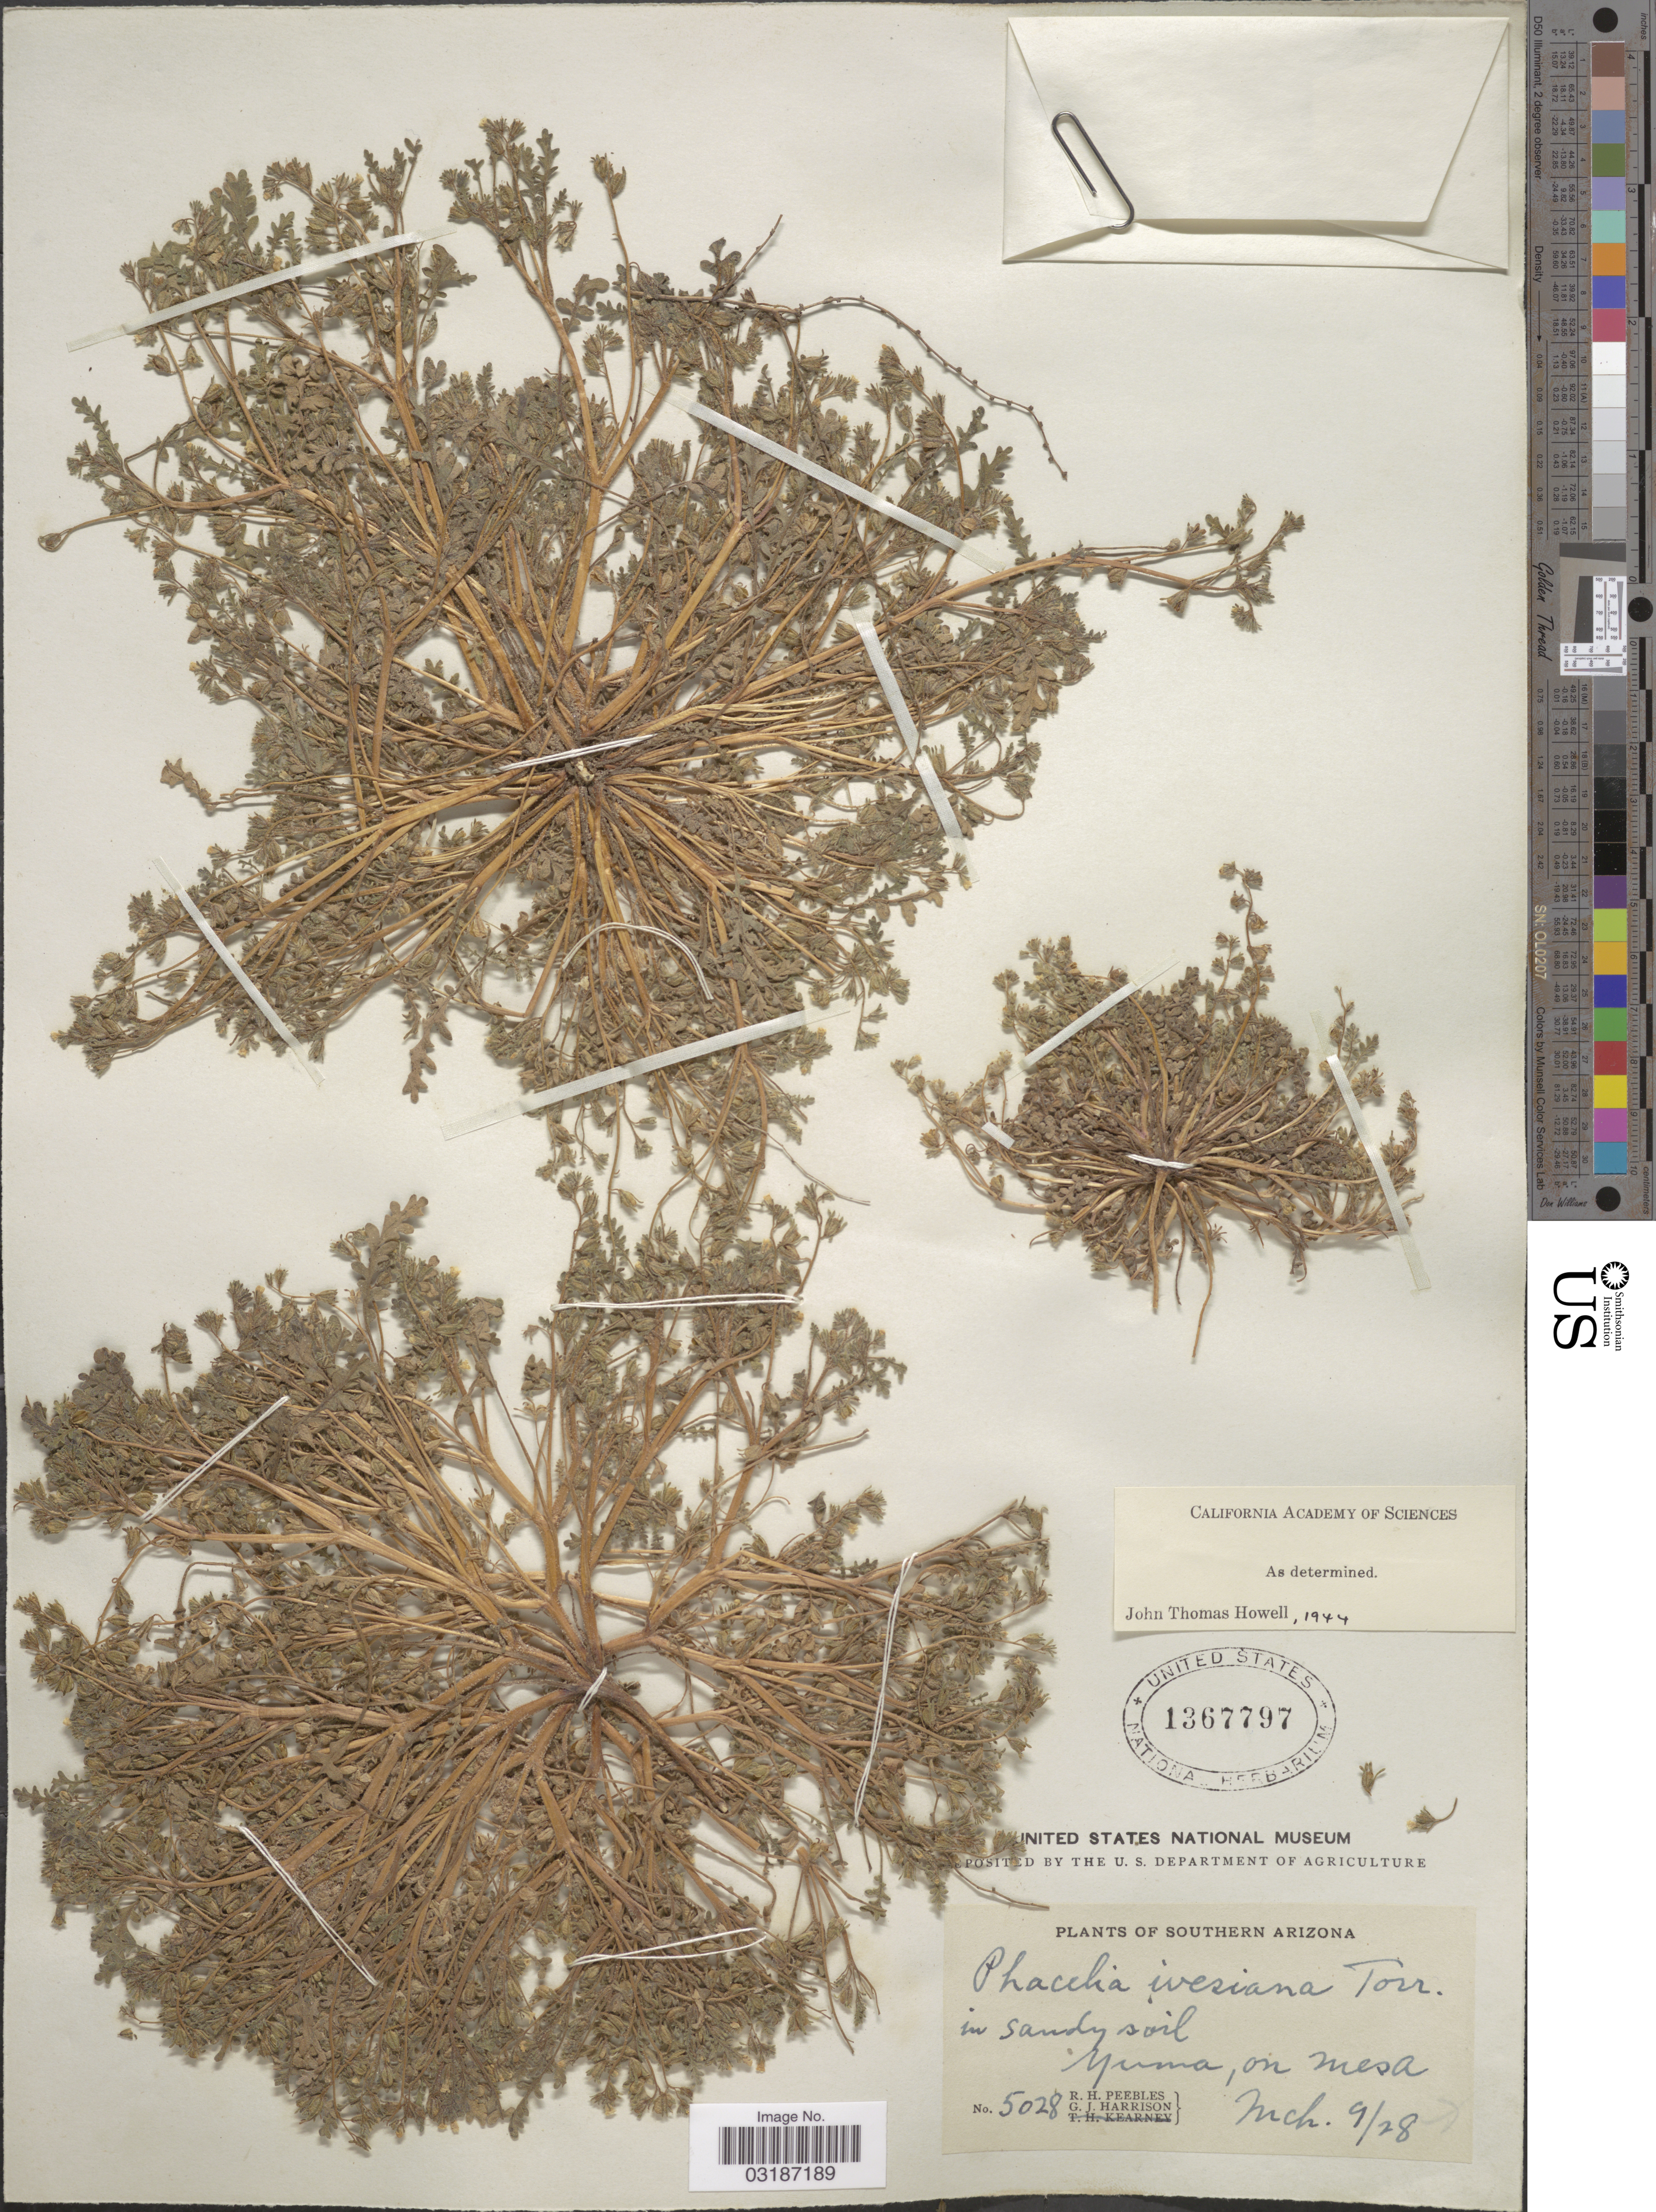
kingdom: Plantae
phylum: Tracheophyta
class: Magnoliopsida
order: Boraginales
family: Hydrophyllaceae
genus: Phacelia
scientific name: Phacelia ivesiana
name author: Torr.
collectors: R. H. Peebles & G. J. Harrison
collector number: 5028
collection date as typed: Transcribed d/m/y: 9/3/28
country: United States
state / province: Arizona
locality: Southern Arizona. Yuma, on Mesa.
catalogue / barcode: US 1367797